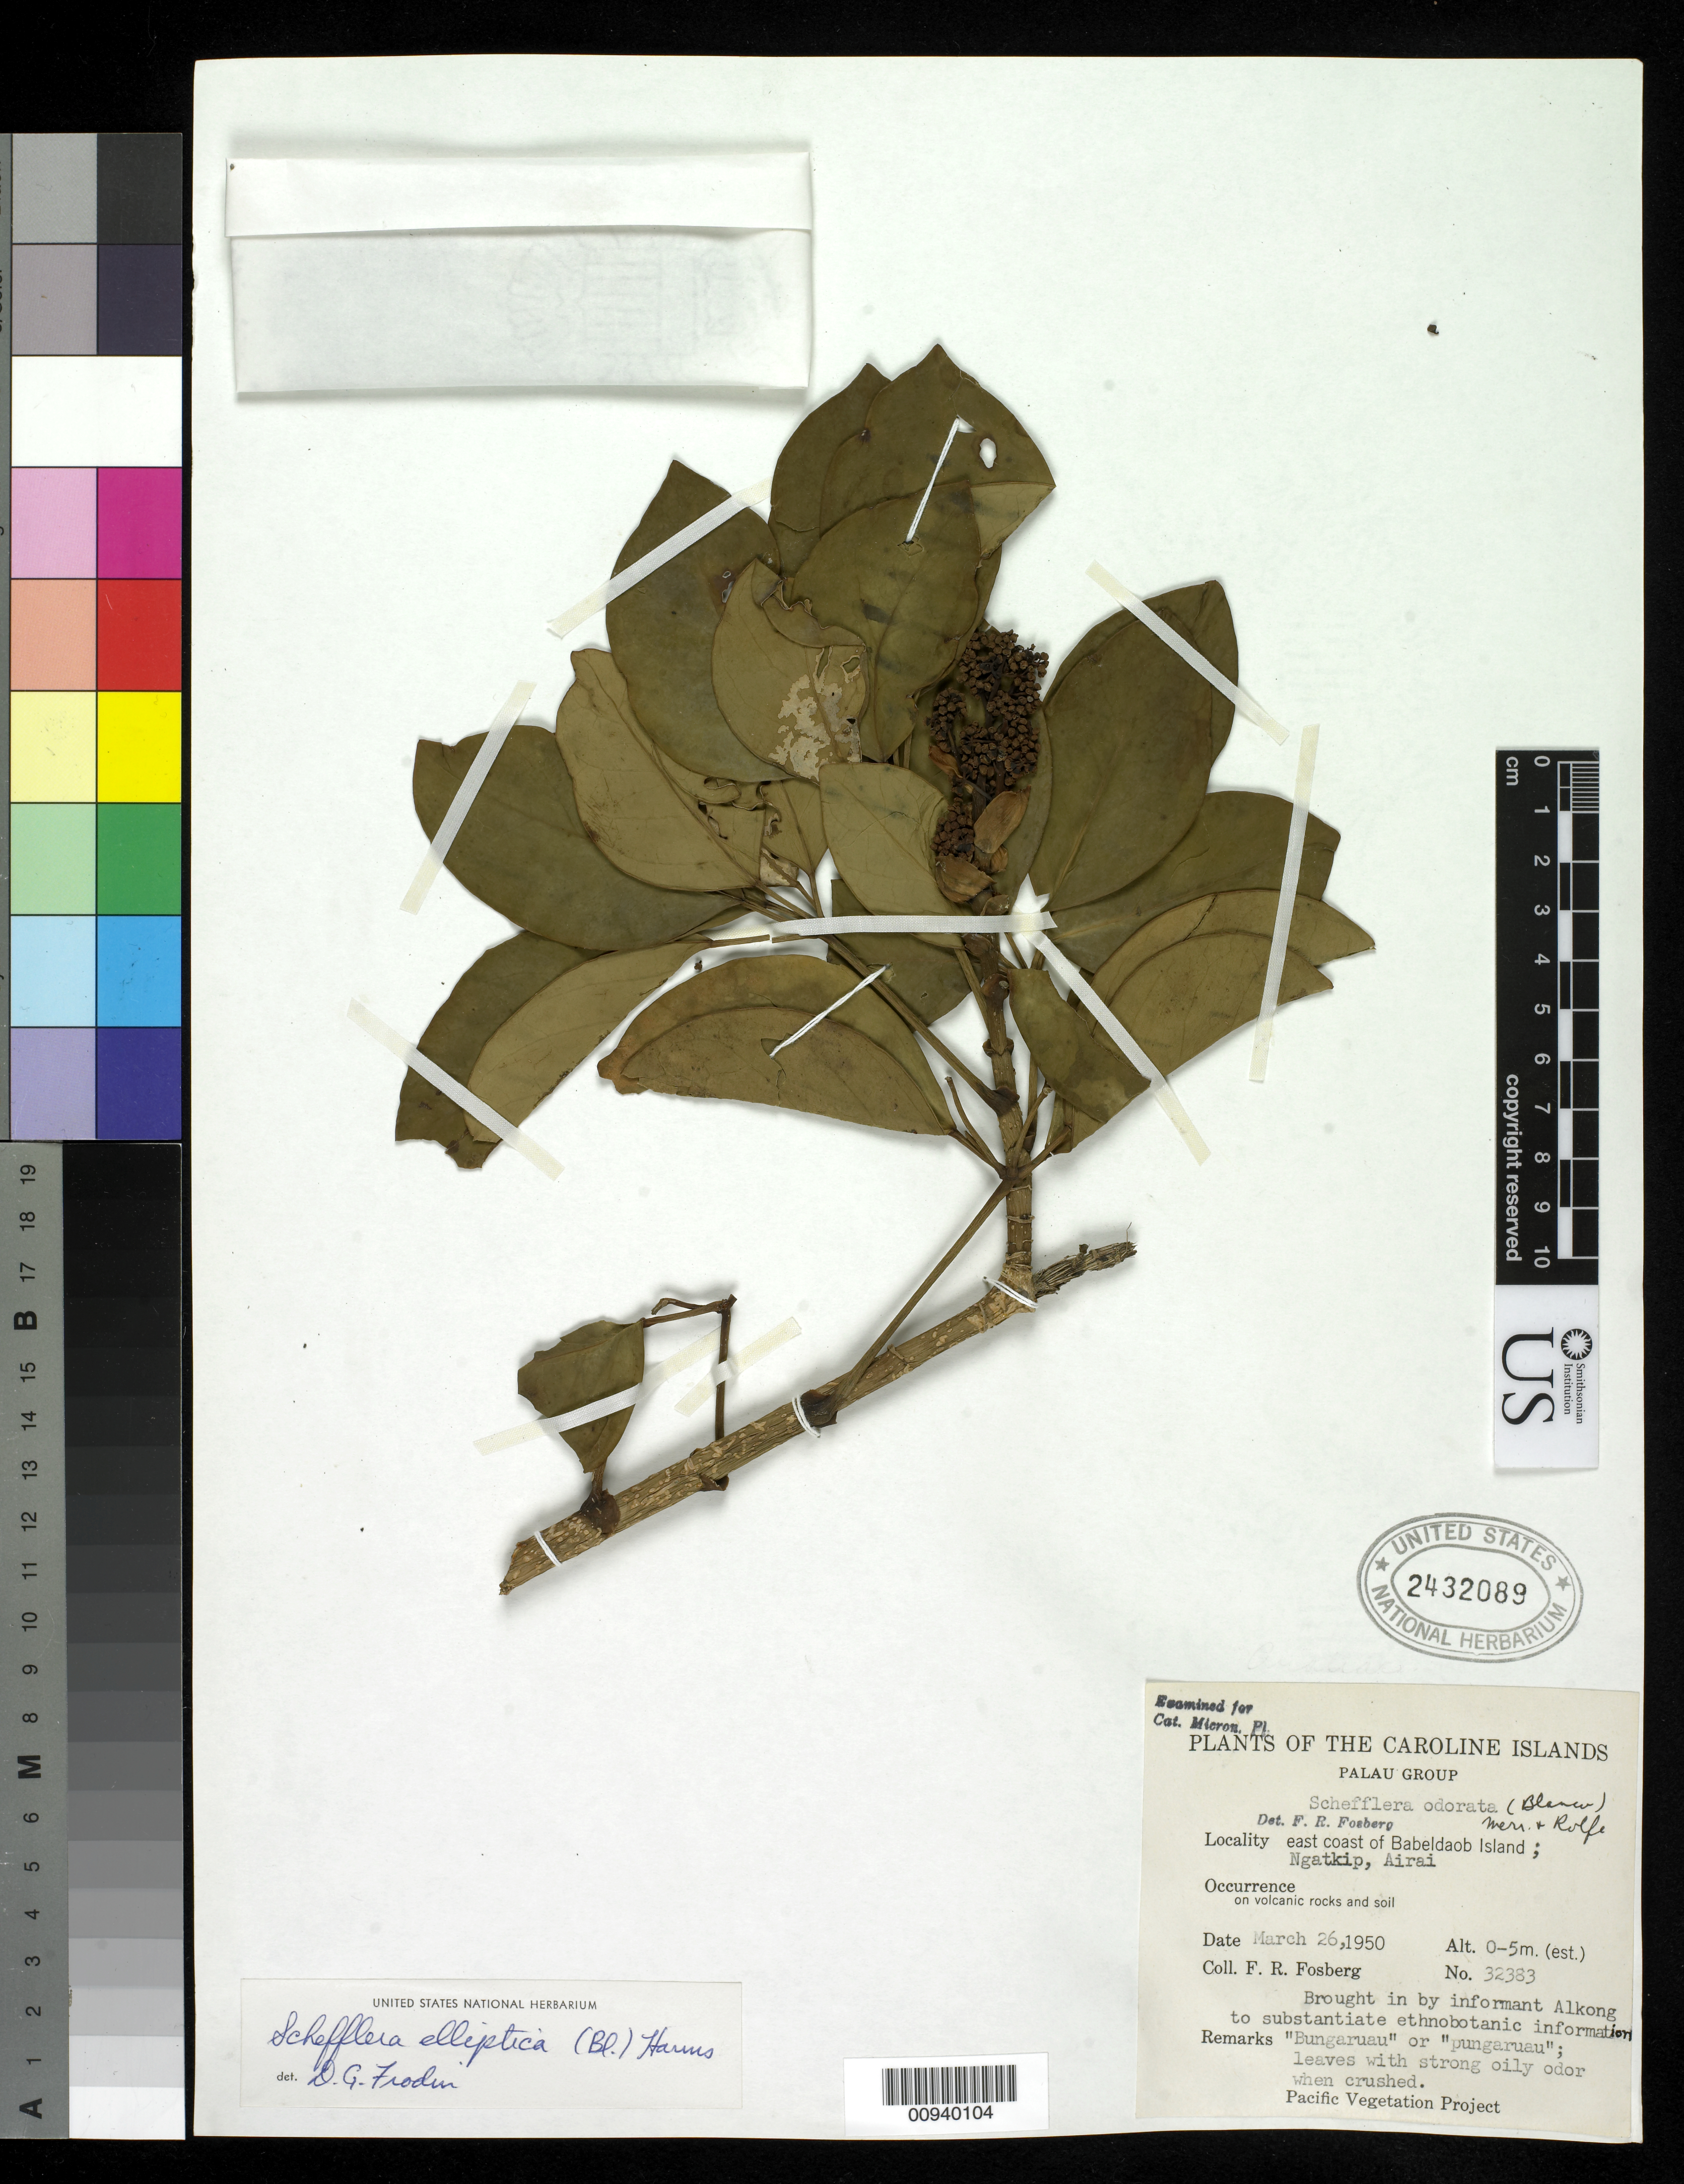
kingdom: Plantae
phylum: Tracheophyta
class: Magnoliopsida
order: Apiales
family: Araliaceae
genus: Heptapleurum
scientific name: Heptapleurum ellipticum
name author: (Blume) Seem.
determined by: Wagner, W. L., (BOT), Smithsonian Institution - National Museum of Natural History (UNITED STATES)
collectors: F. R. Fosberg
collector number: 32383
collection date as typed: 26 Mar 1950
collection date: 1950-03-26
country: Palau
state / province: Airai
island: Babeldaob [Babelthuap]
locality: East coast; Ngatkip, Airai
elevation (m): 0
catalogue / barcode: US 2432089